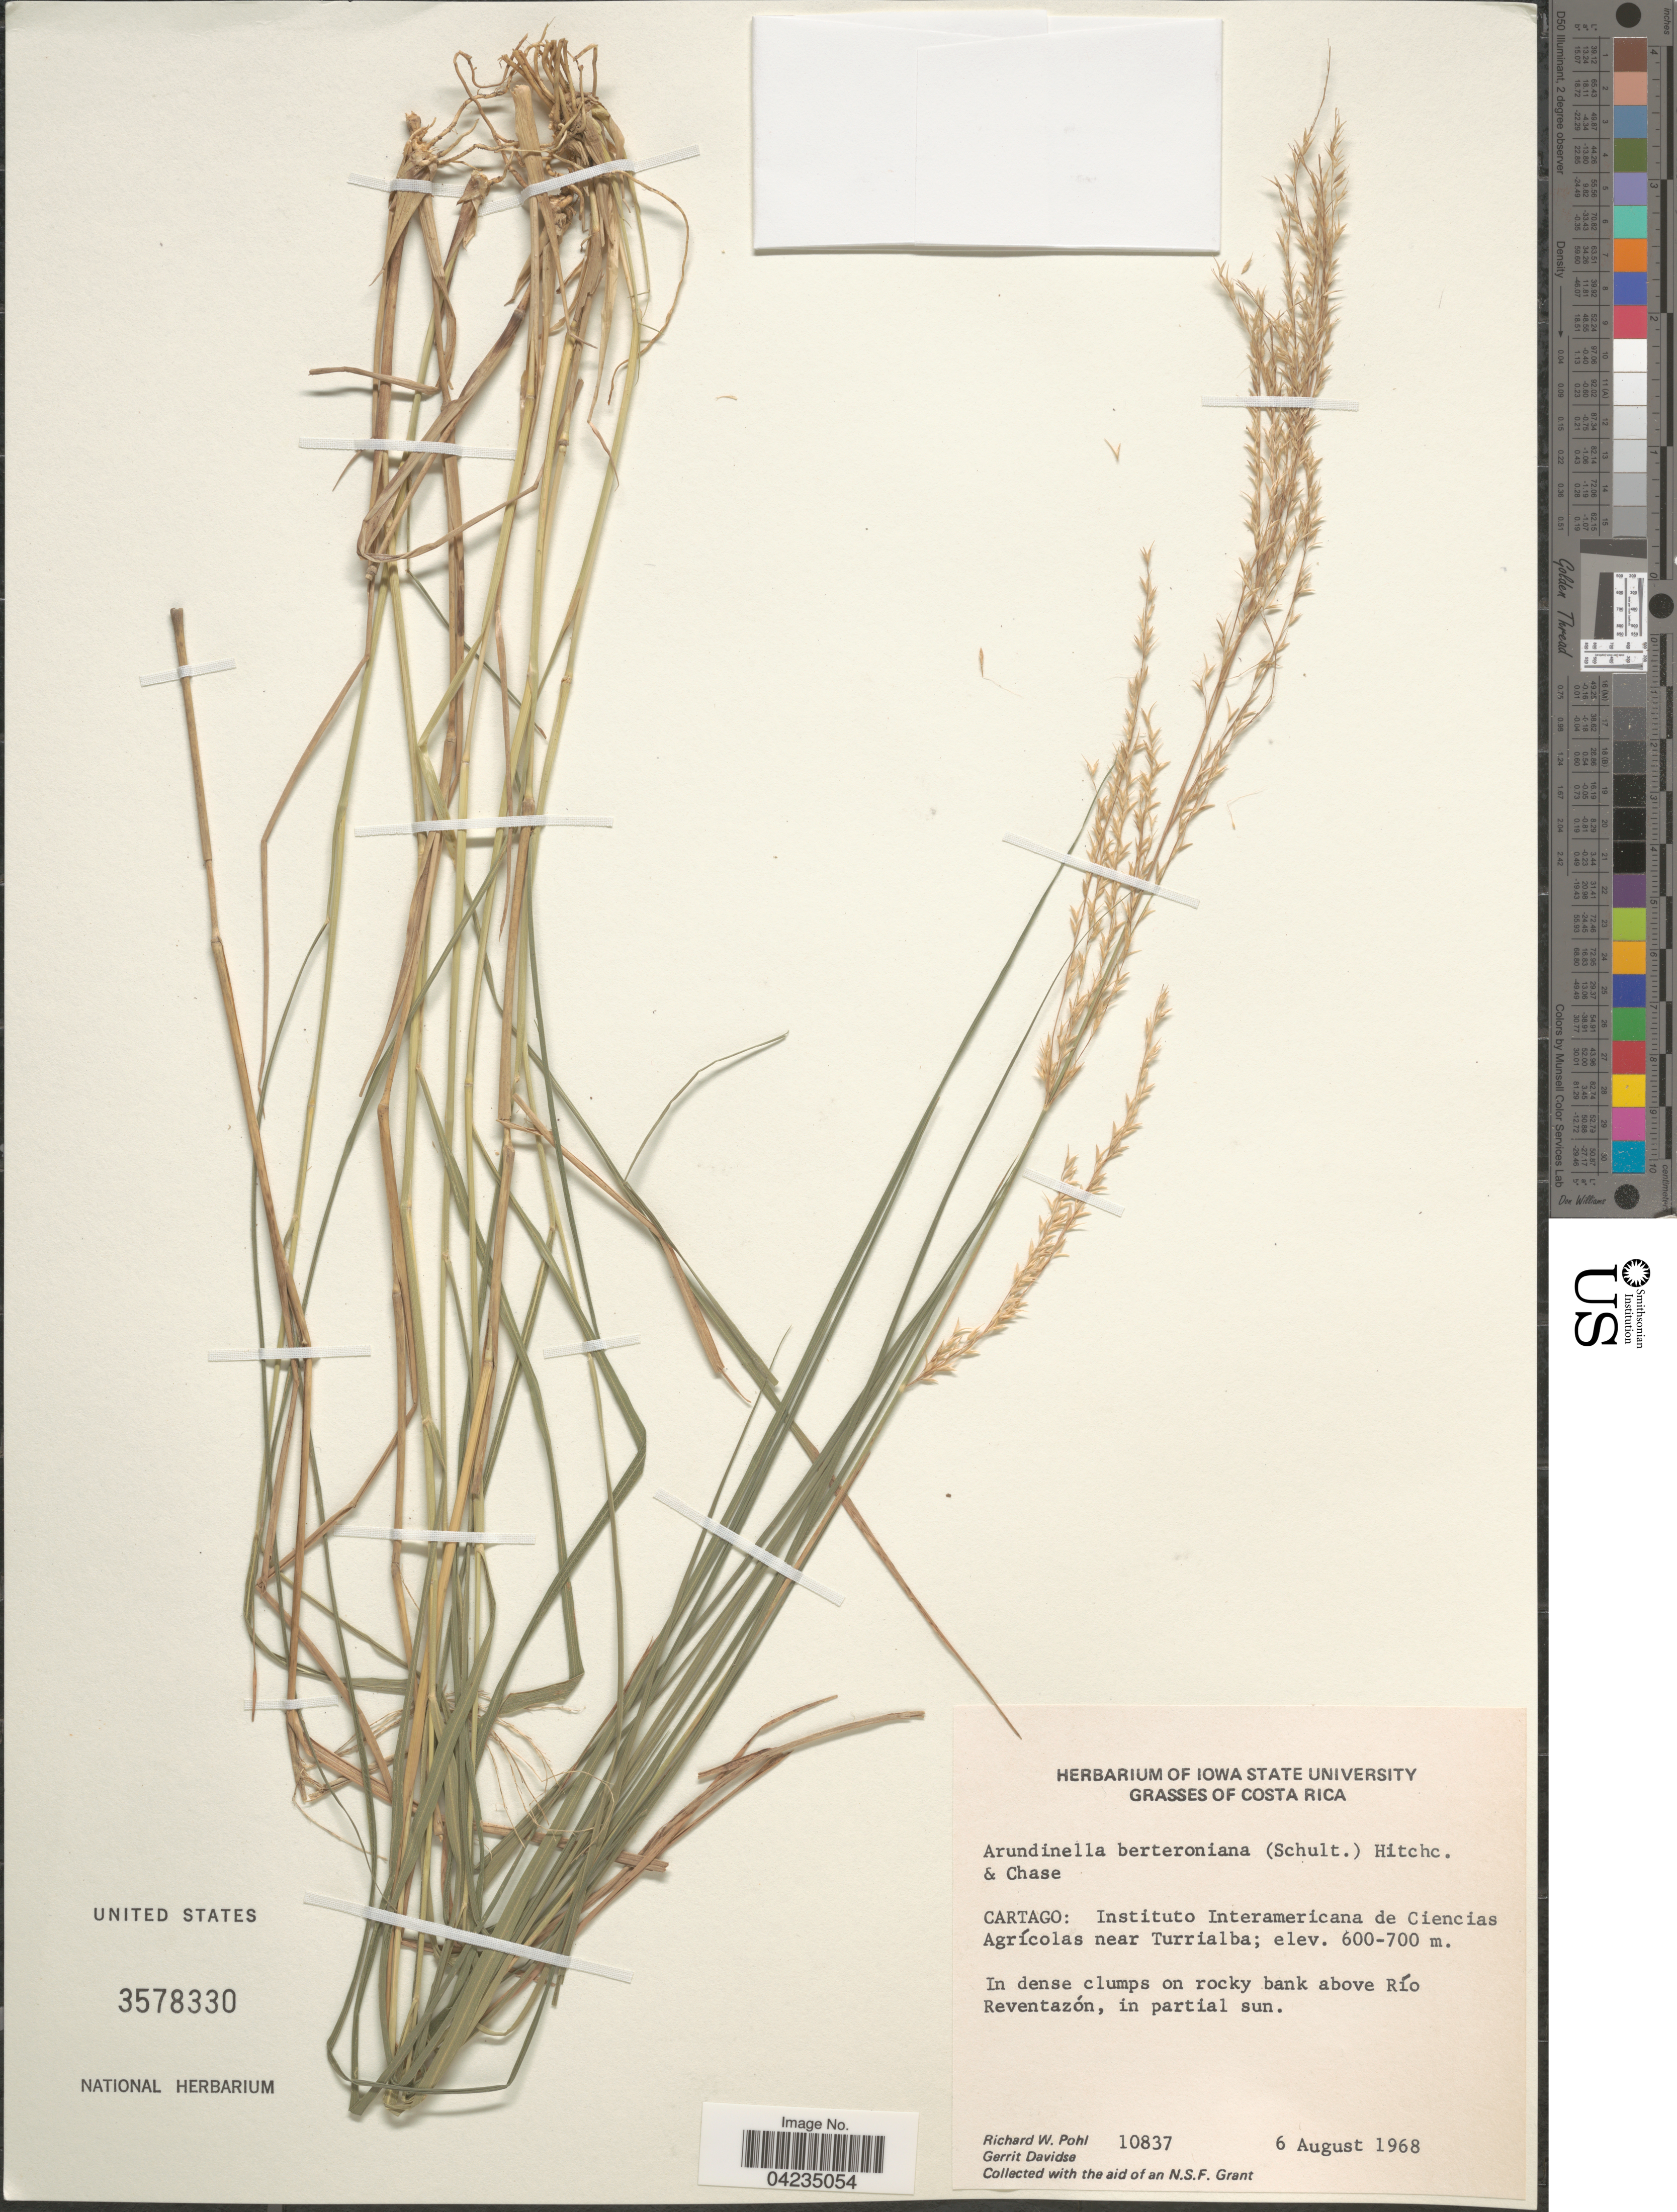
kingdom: Plantae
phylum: Tracheophyta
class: Liliopsida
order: Poales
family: Poaceae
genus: Arundinella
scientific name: Arundinella berteroniana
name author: (Schult.) Hitchc. & Chase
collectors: R. W. Pohl & G. Davidse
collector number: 10837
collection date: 1968-08-06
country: Costa Rica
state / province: Cartago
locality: Instituto Interamericana de Ciencias Agrícolas near Turrialba. On rocky bank above Río Reventazón.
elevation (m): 600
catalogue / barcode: US 3578330